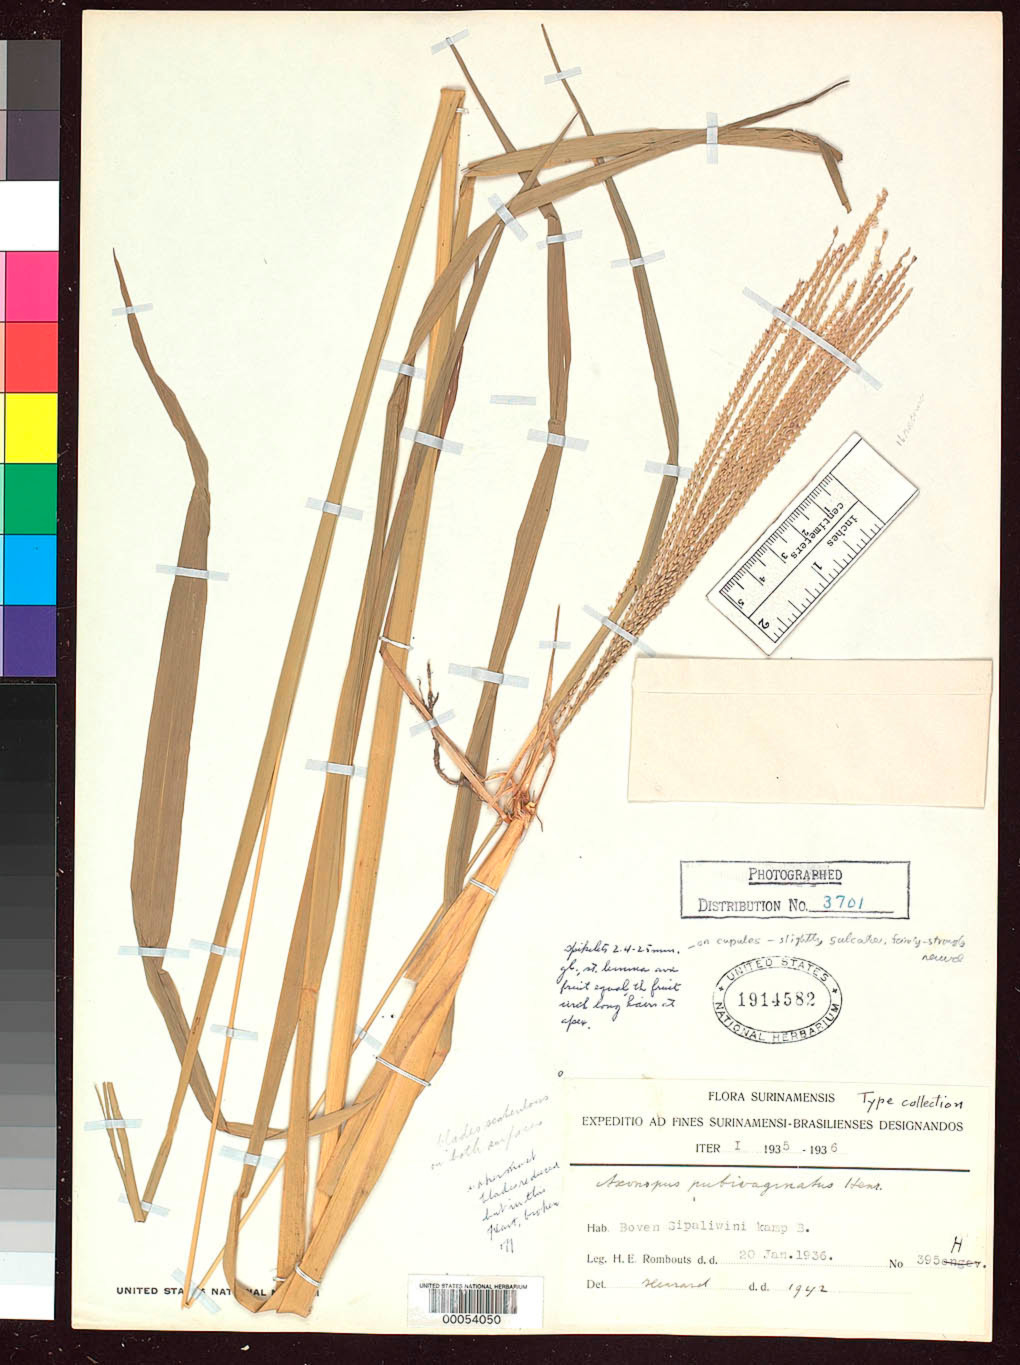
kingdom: Plantae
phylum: Tracheophyta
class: Liliopsida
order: Poales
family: Poaceae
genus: Axonopus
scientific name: Axonopus pubivaginatus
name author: Henr.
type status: Isotype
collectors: H. Rombouts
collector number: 395 H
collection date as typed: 20 Jan 1936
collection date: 1936-01-20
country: Suriname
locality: Boven Sipaliwini Kamp b.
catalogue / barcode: US 1914582